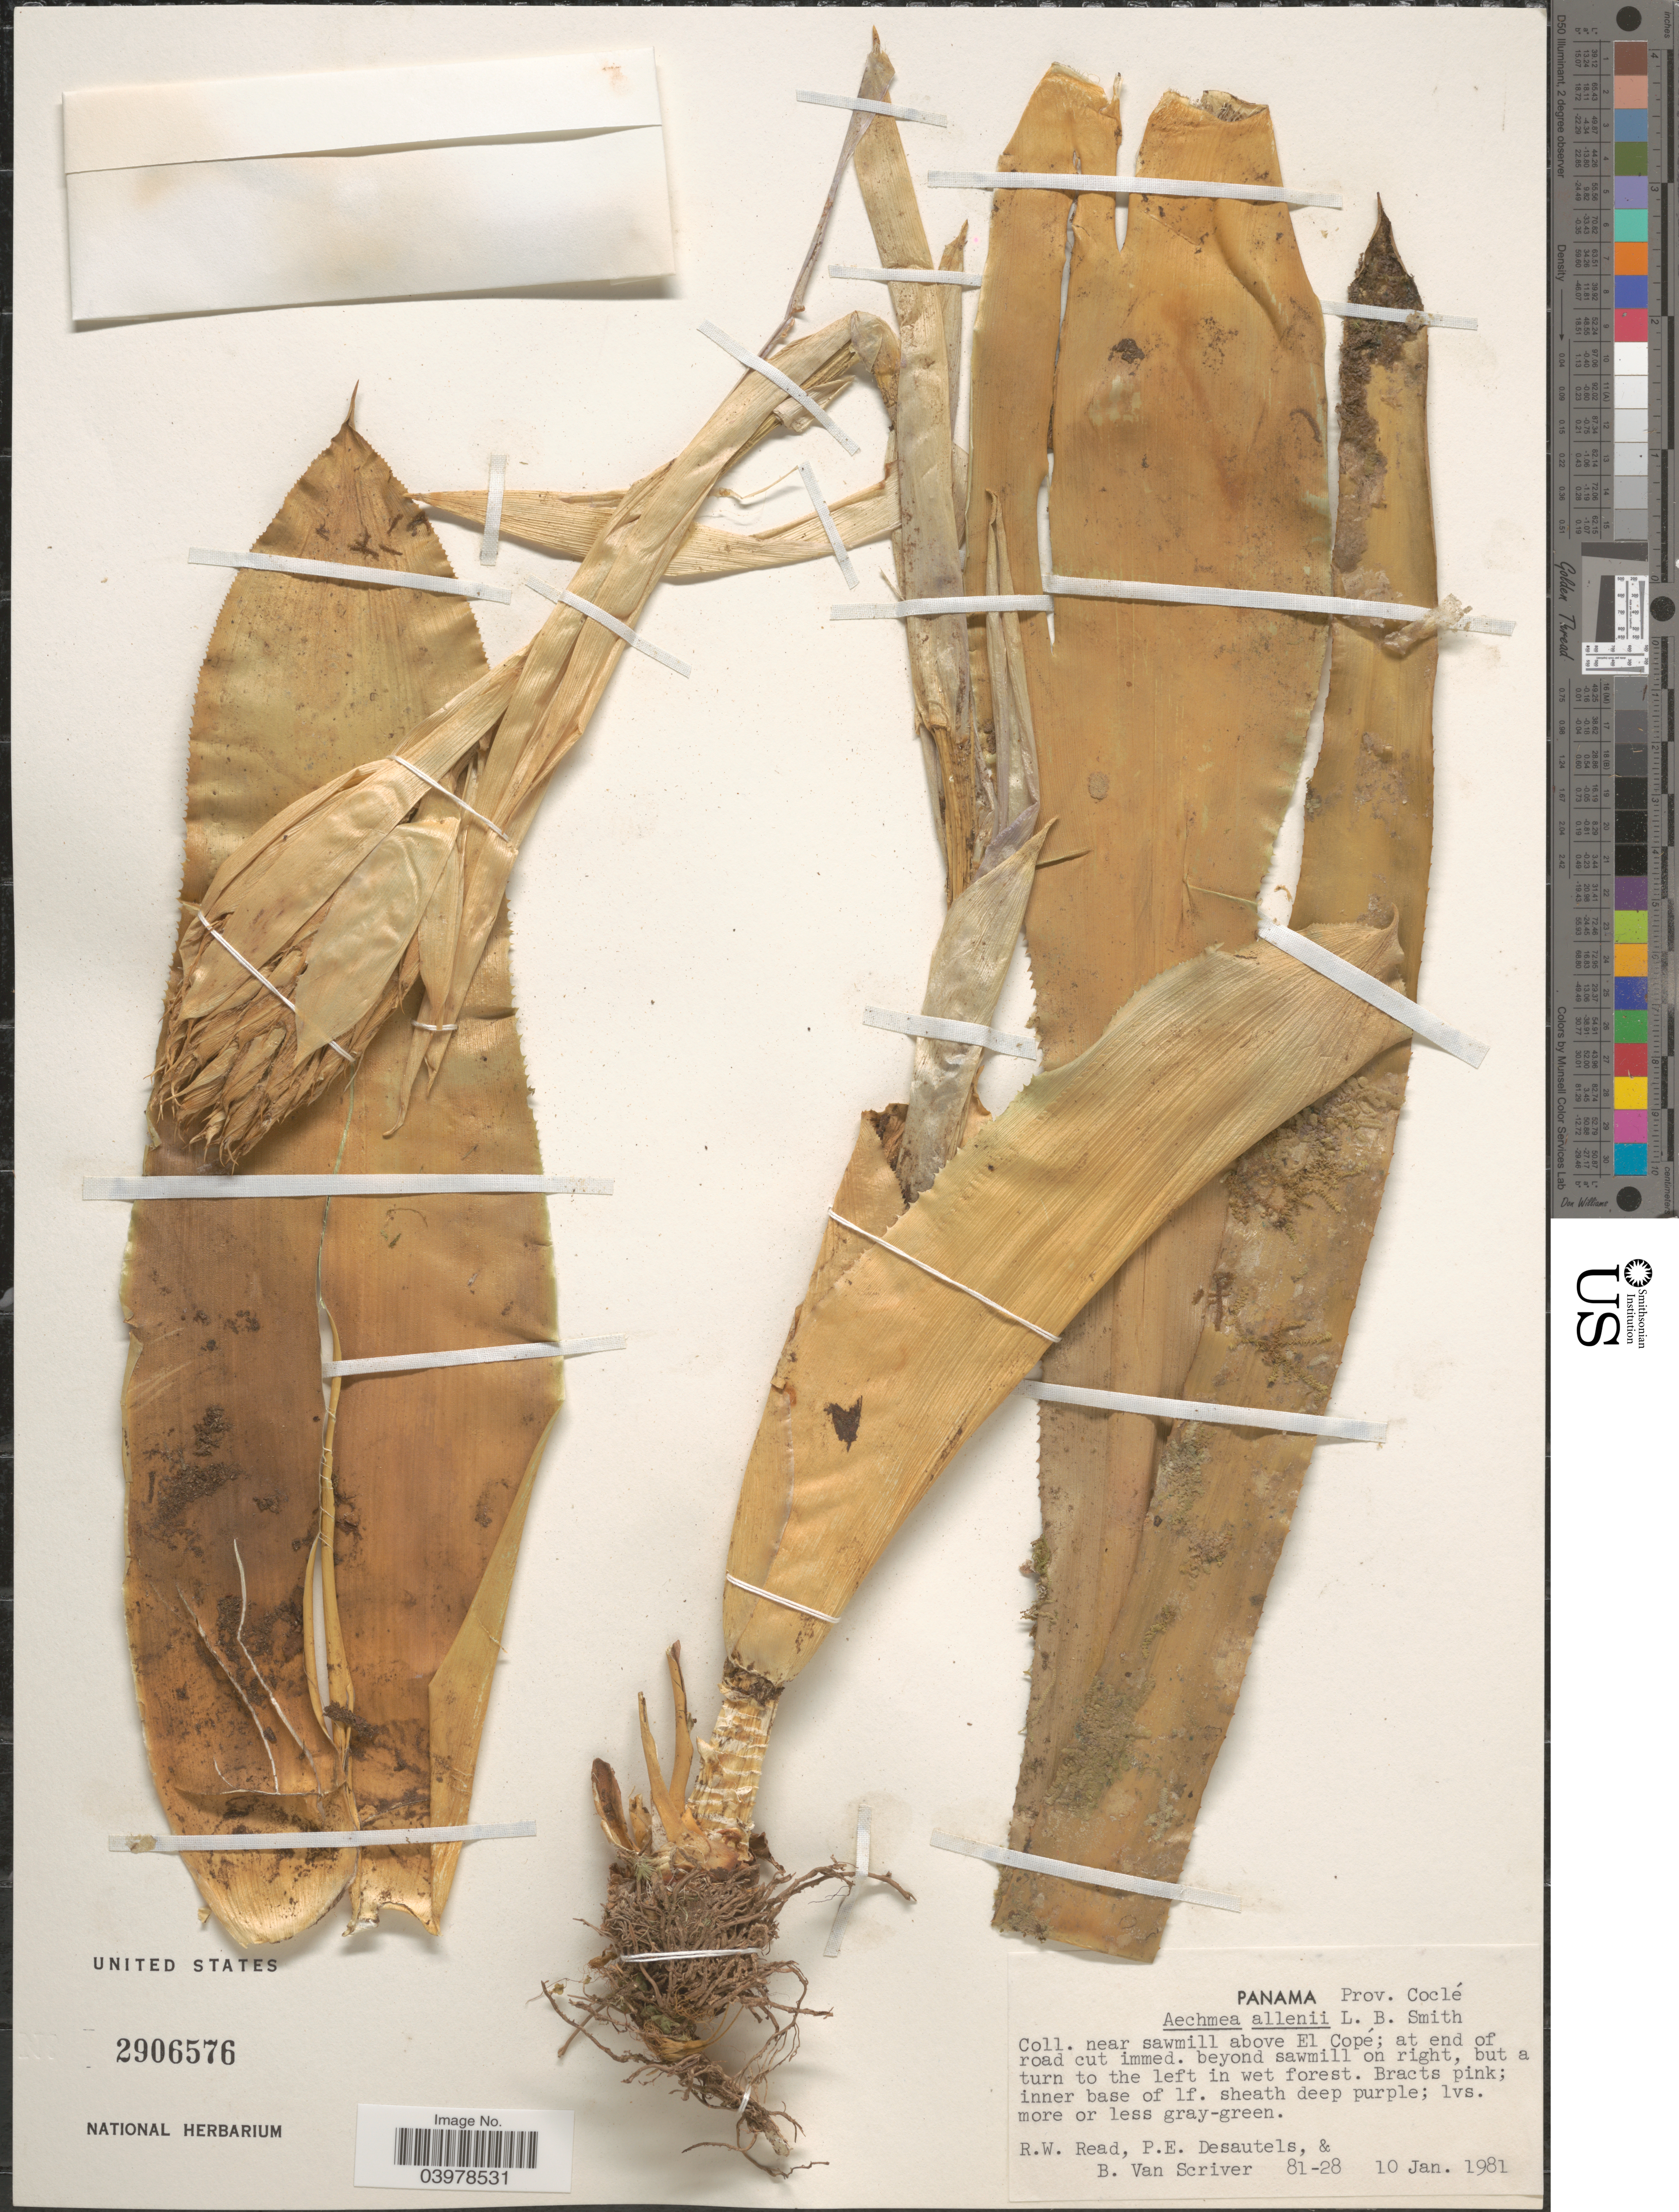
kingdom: Plantae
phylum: Tracheophyta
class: Liliopsida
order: Poales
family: Bromeliaceae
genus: Aechmea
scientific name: Aechmea allenii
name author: L.B. Sm. in Woodson & Schery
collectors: R. W. Read, P. Desautels & B. Van Scriver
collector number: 81-28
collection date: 1981-01-10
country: Panama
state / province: Cocle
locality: Near sawmill above El Copé.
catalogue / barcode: US 2906576